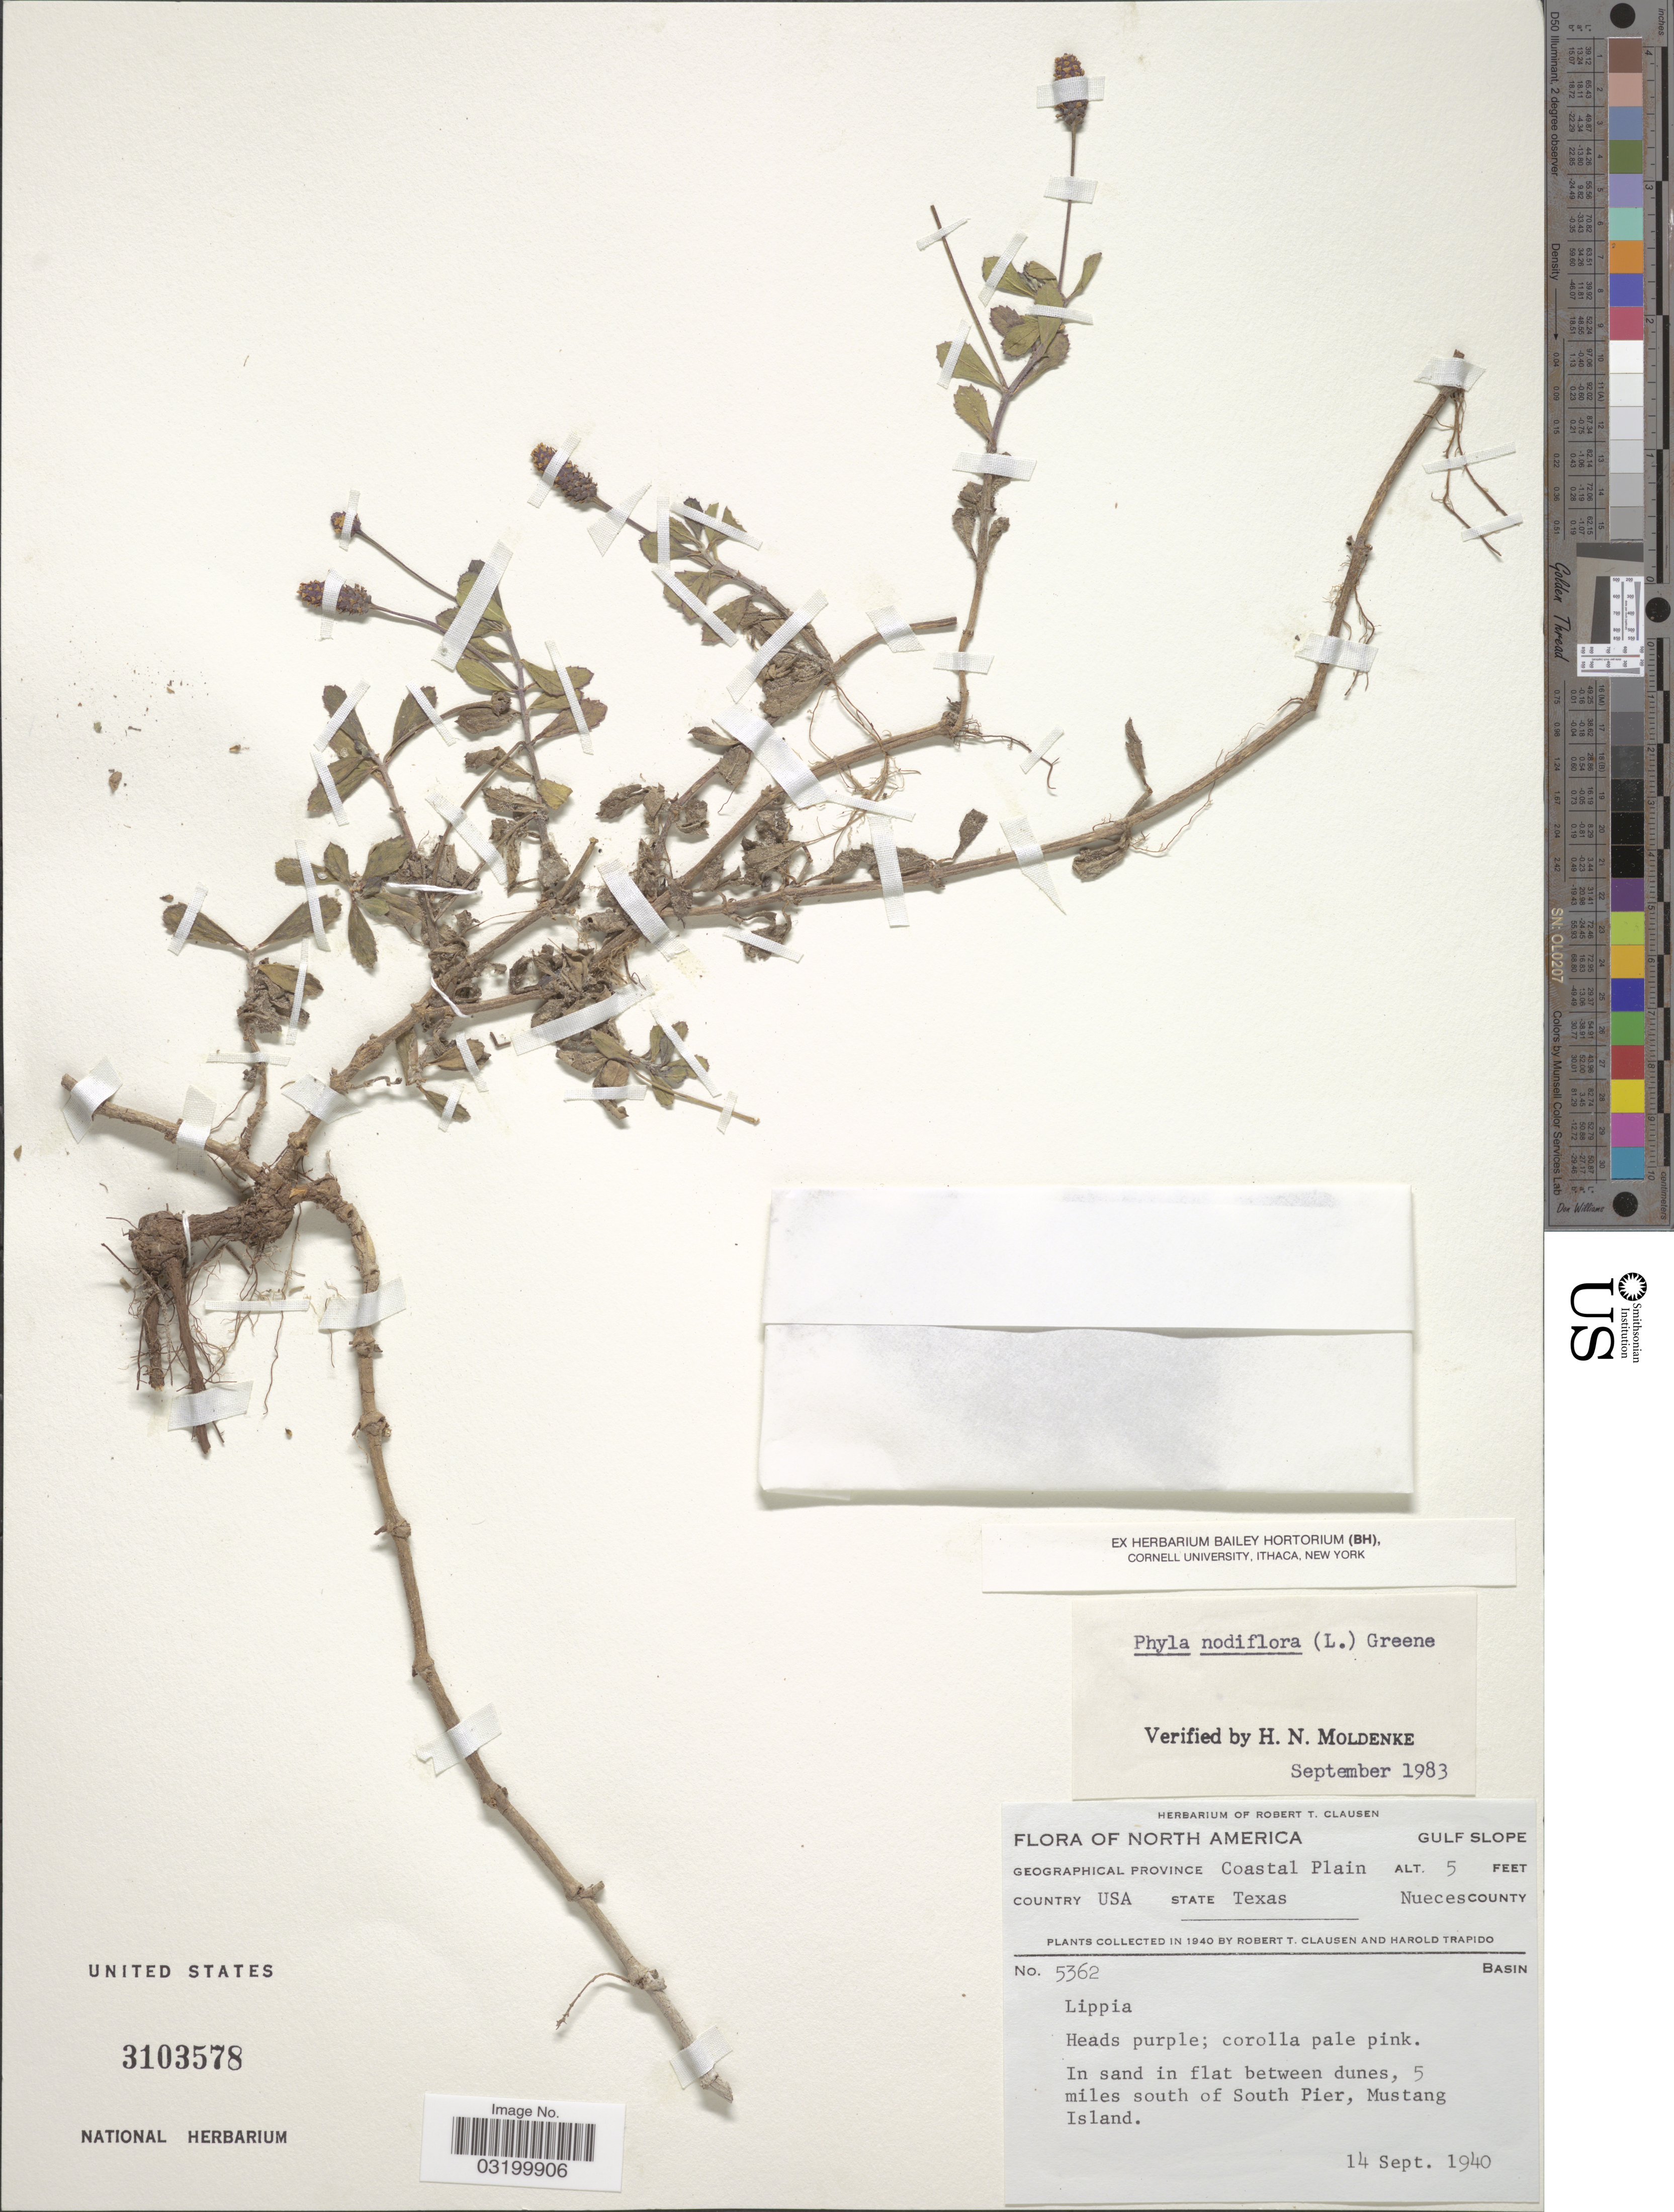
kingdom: Plantae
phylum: Tracheophyta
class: Magnoliopsida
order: Lamiales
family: Verbenaceae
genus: Phyla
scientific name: Phyla nodiflora var. nodiflora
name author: (L.) Greene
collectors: R. T. Clausen & H. Trapido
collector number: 5362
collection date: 1940-09-14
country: United States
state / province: Texas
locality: Gulf Slope. Coastal Plain. Nueces County. 5 miles south of South Pier, Mustang Island.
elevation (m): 2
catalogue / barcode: US 3103578